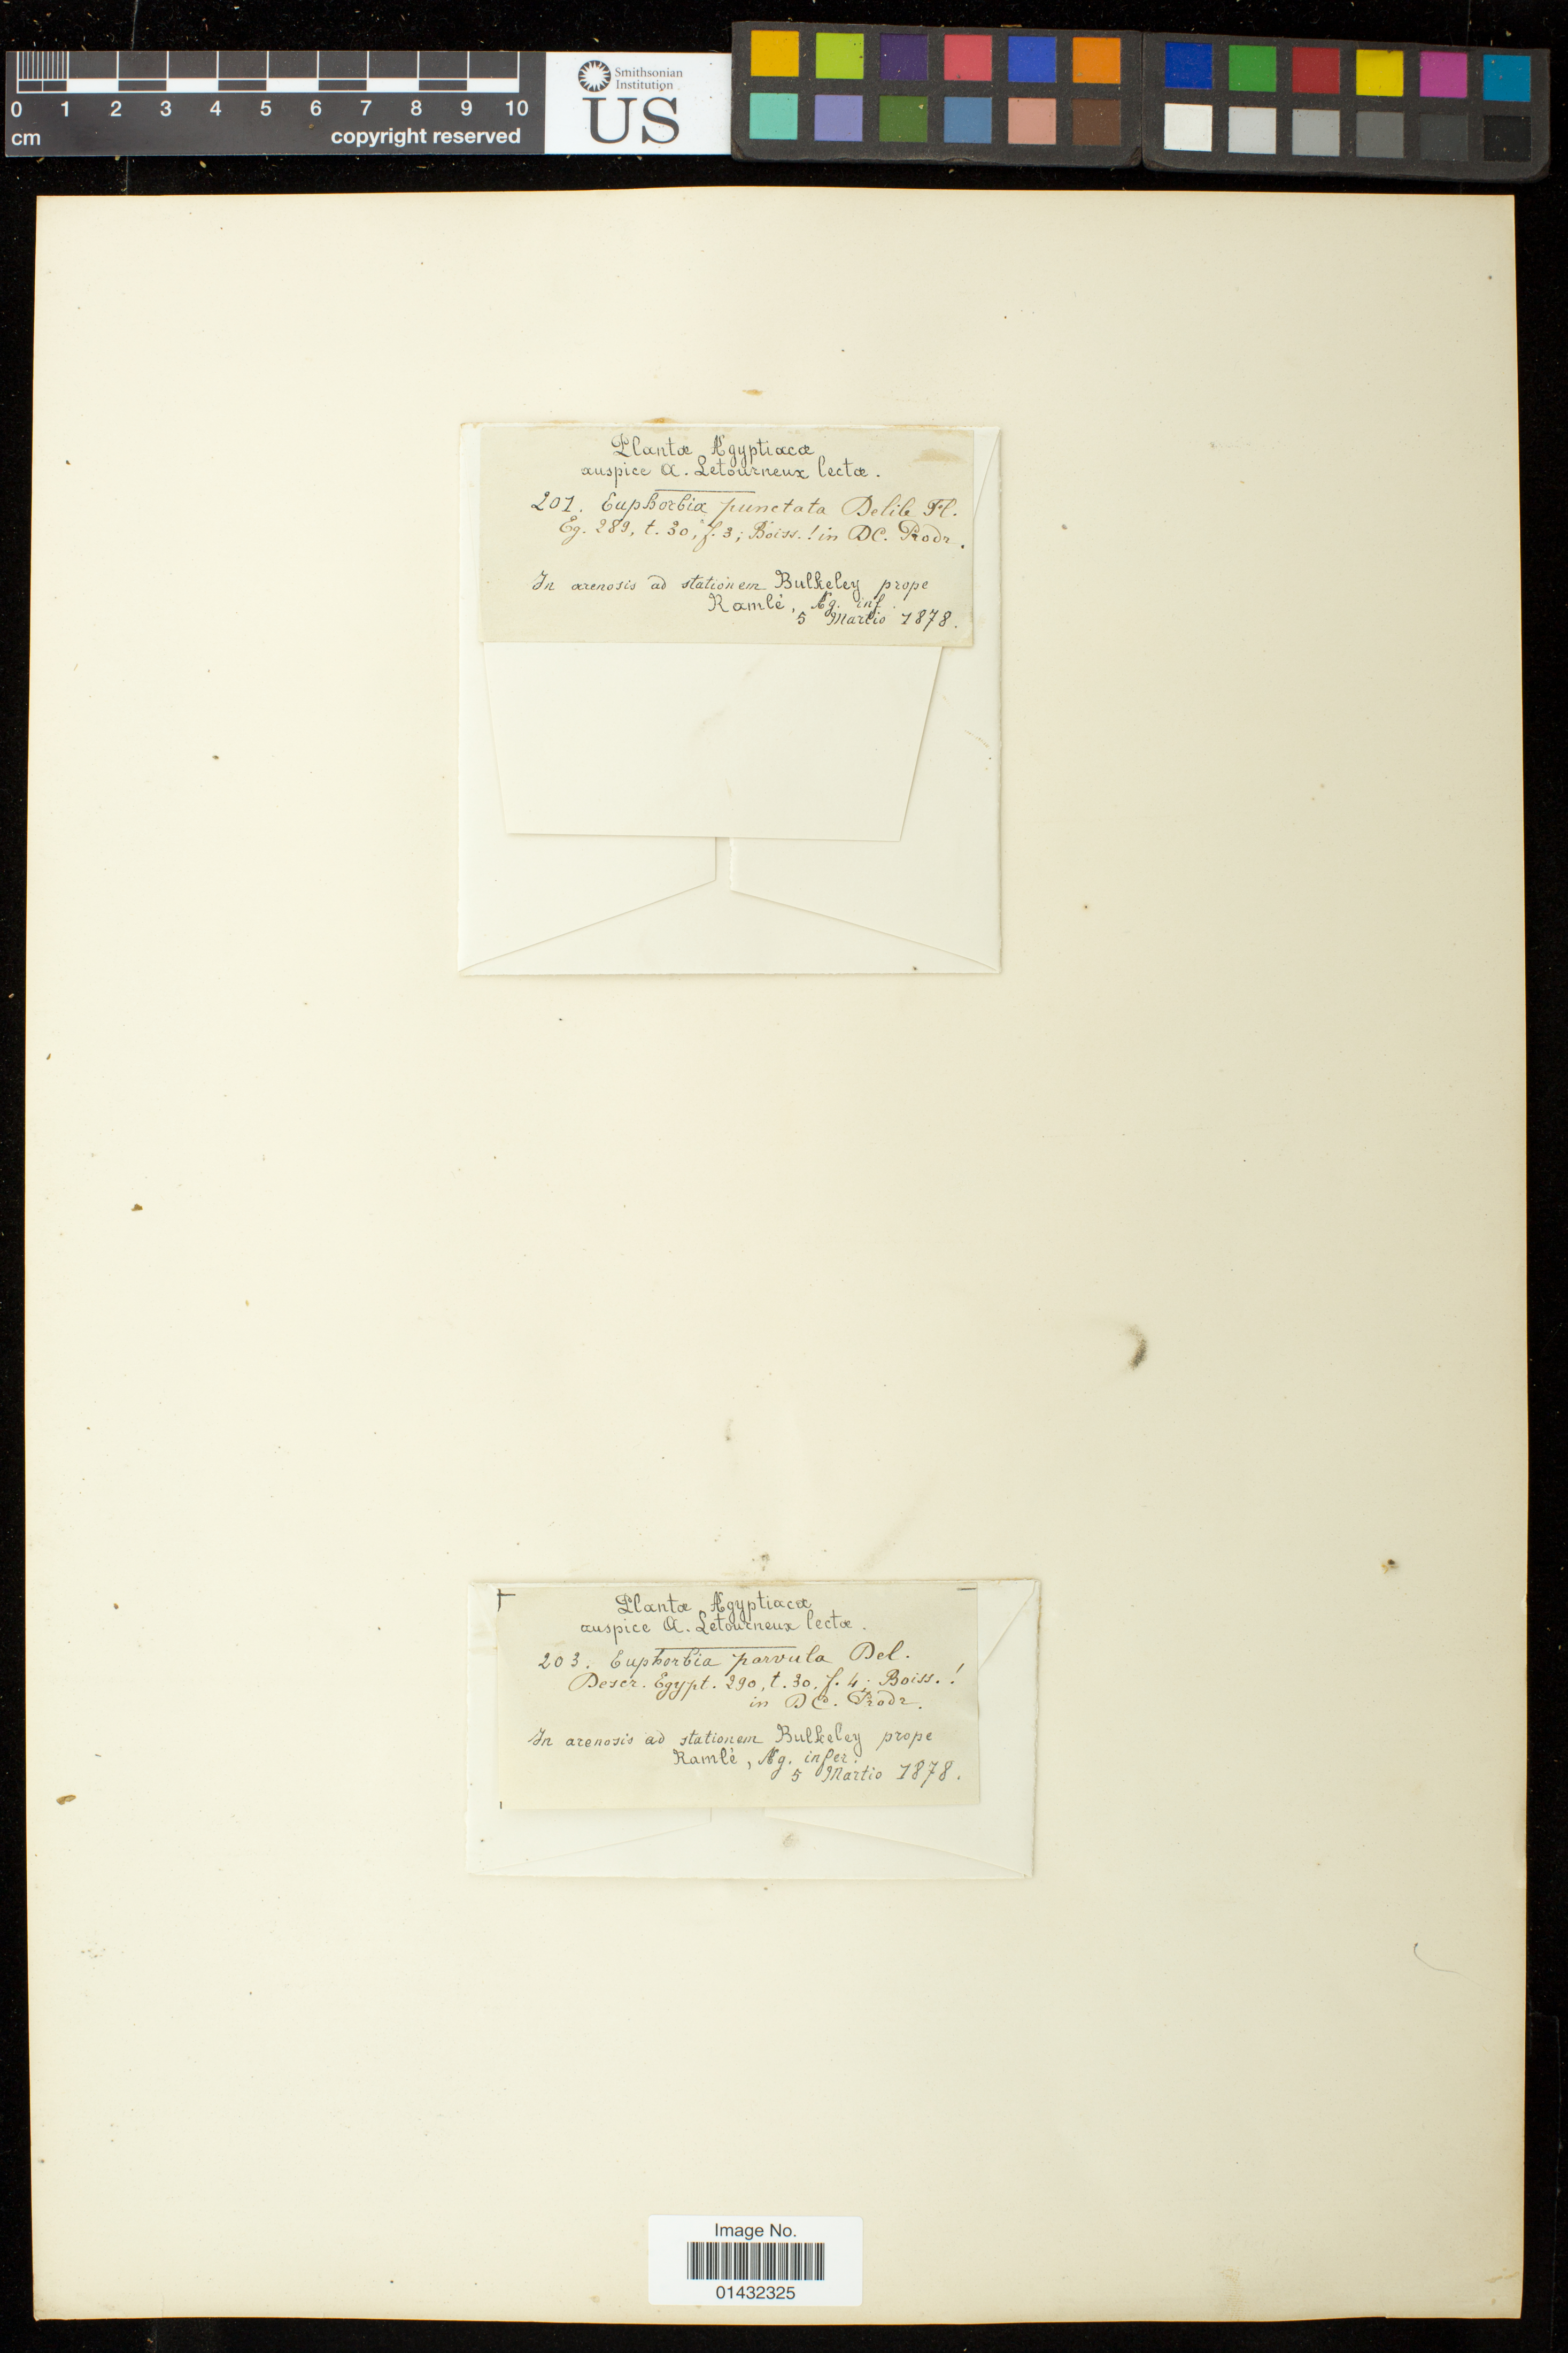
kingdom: Plantae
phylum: Tracheophyta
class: Magnoliopsida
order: Malpighiales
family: Euphorbiaceae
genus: Euphorbia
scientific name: Euphorbia parvula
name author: Delile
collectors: A. Letourneux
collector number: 201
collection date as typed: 5 Martio 1878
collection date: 1878-03-05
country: Egypt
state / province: Al Iskandariyah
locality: In arenosis ad station em Bulkeley prope Ramle